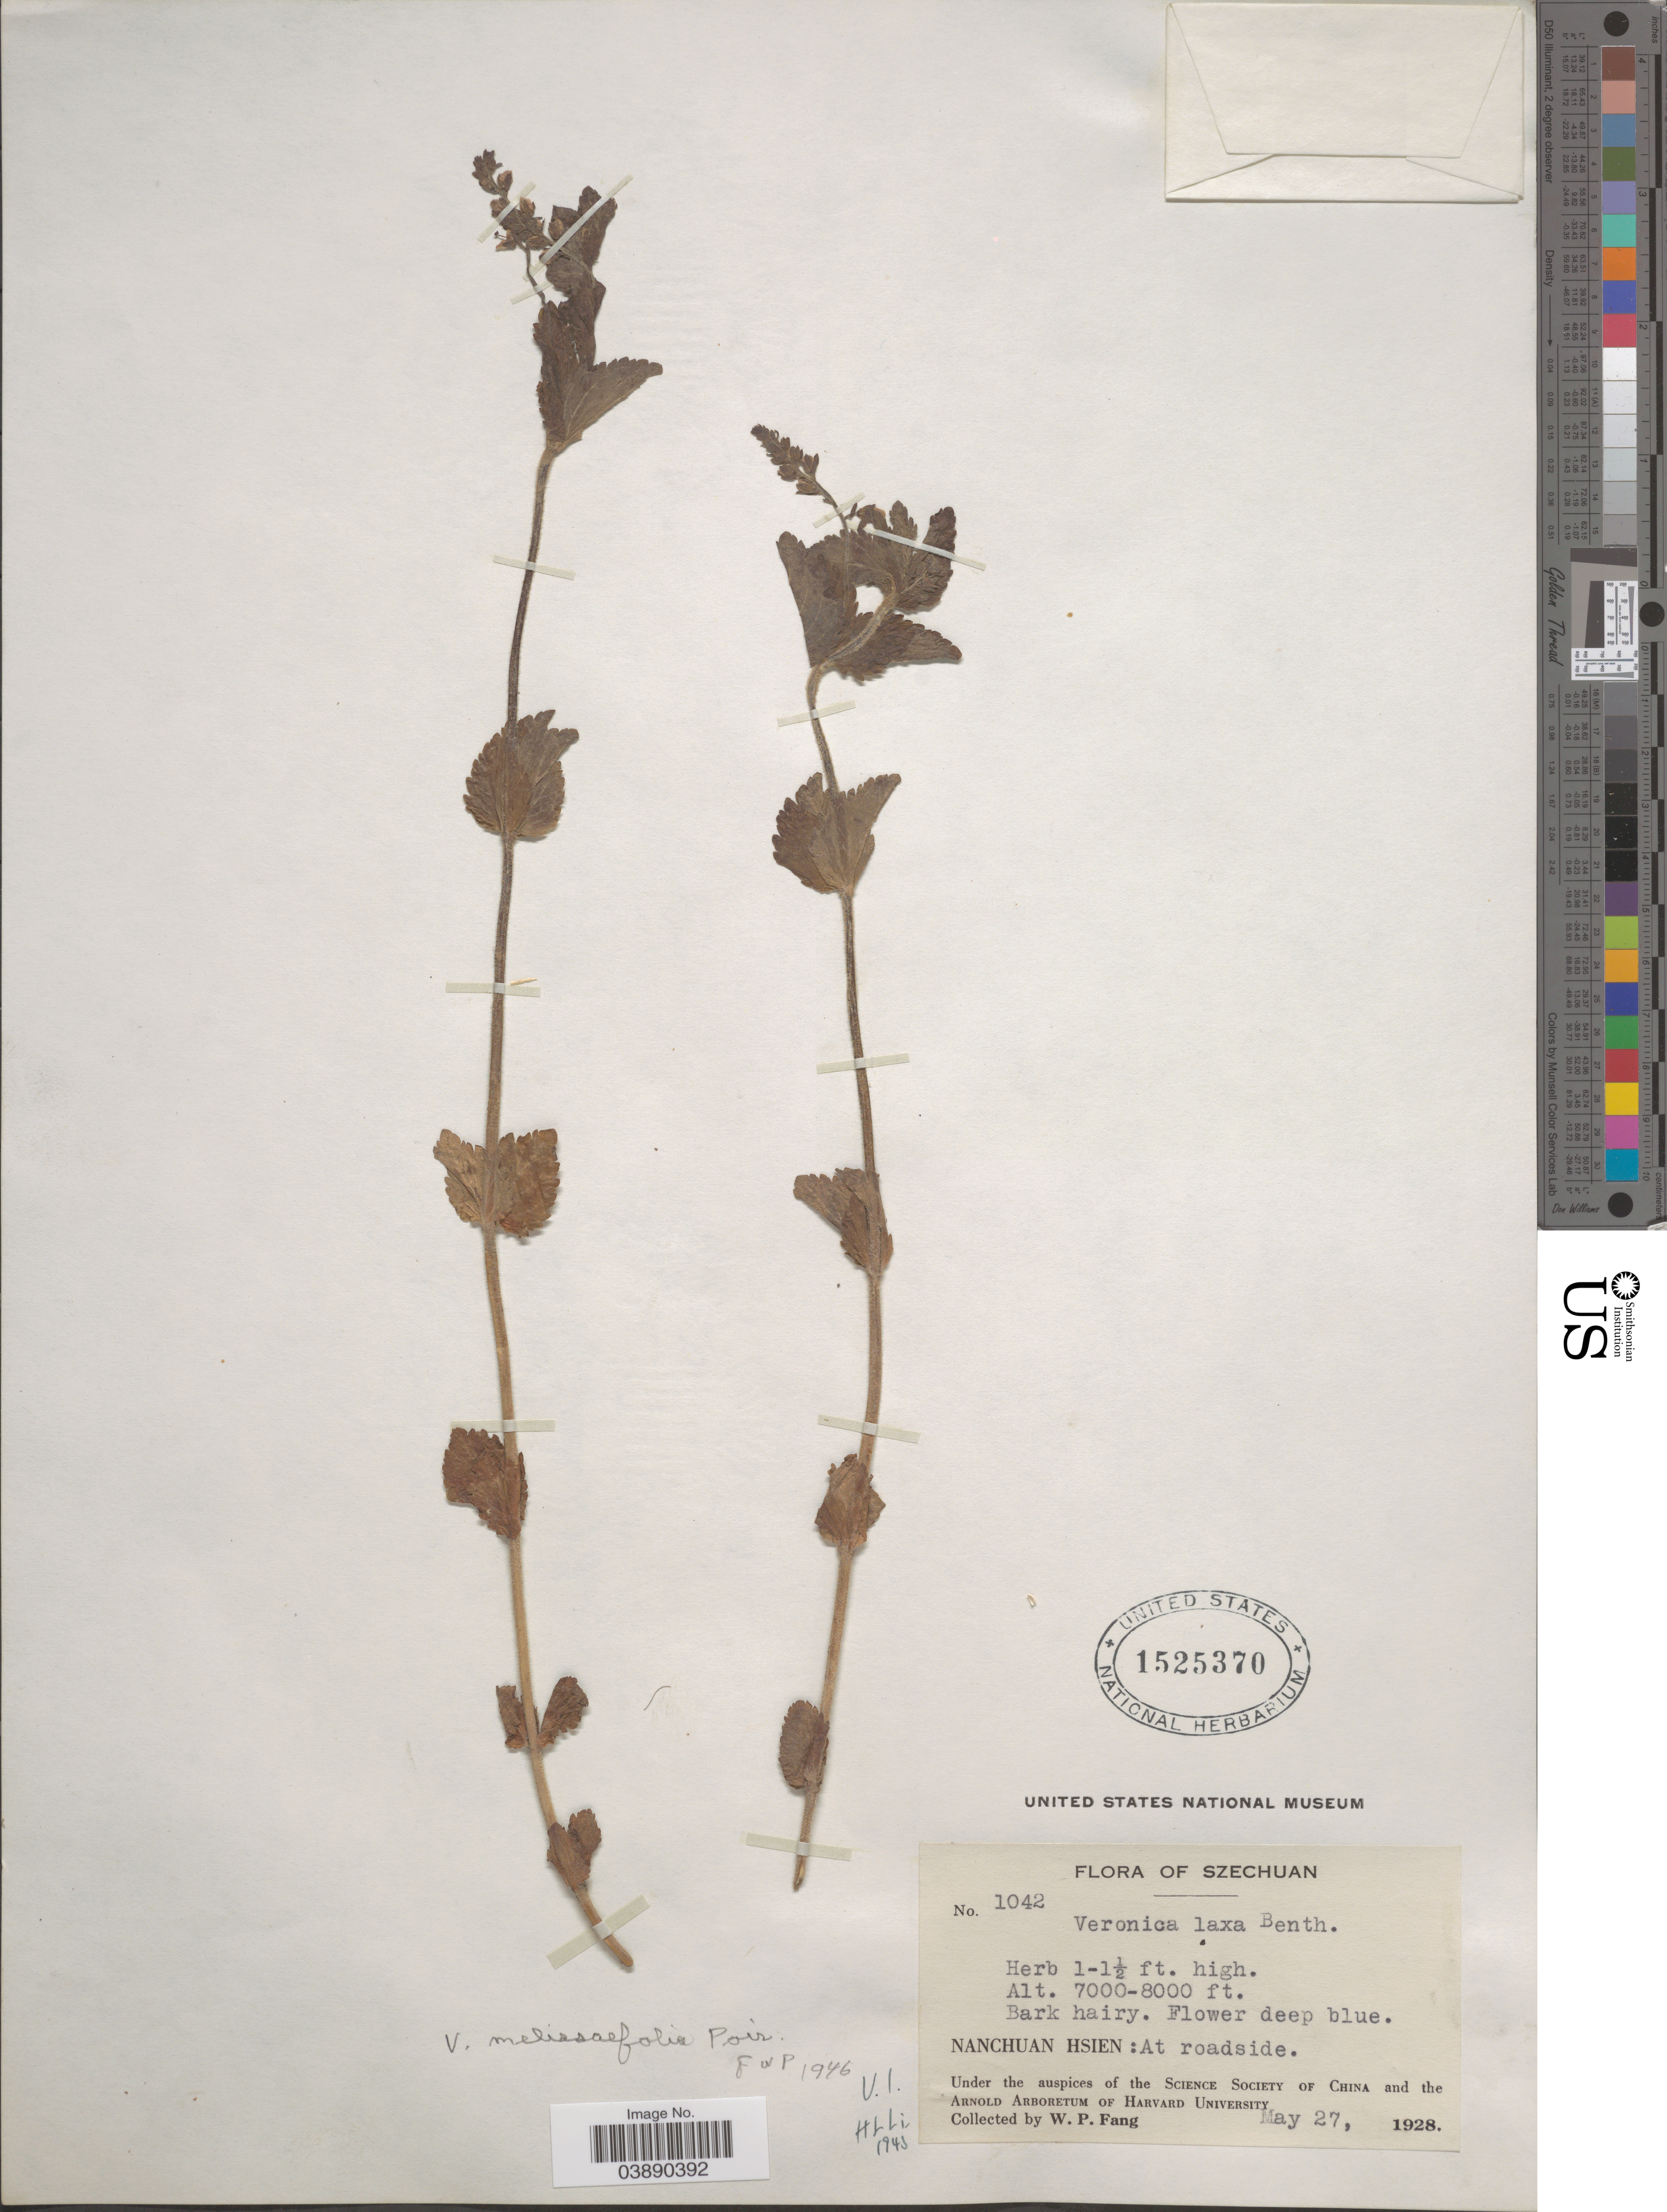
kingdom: Plantae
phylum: Tracheophyta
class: Magnoliopsida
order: Lamiales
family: Plantaginaceae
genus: Veronica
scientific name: Veronica laxa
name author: Benth.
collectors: W. P. Fang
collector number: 1042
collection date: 1928-05-27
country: China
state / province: Sichuan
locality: Szechuan. Nanchuan Hsien: At roadside.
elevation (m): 2134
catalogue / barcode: US 1525370